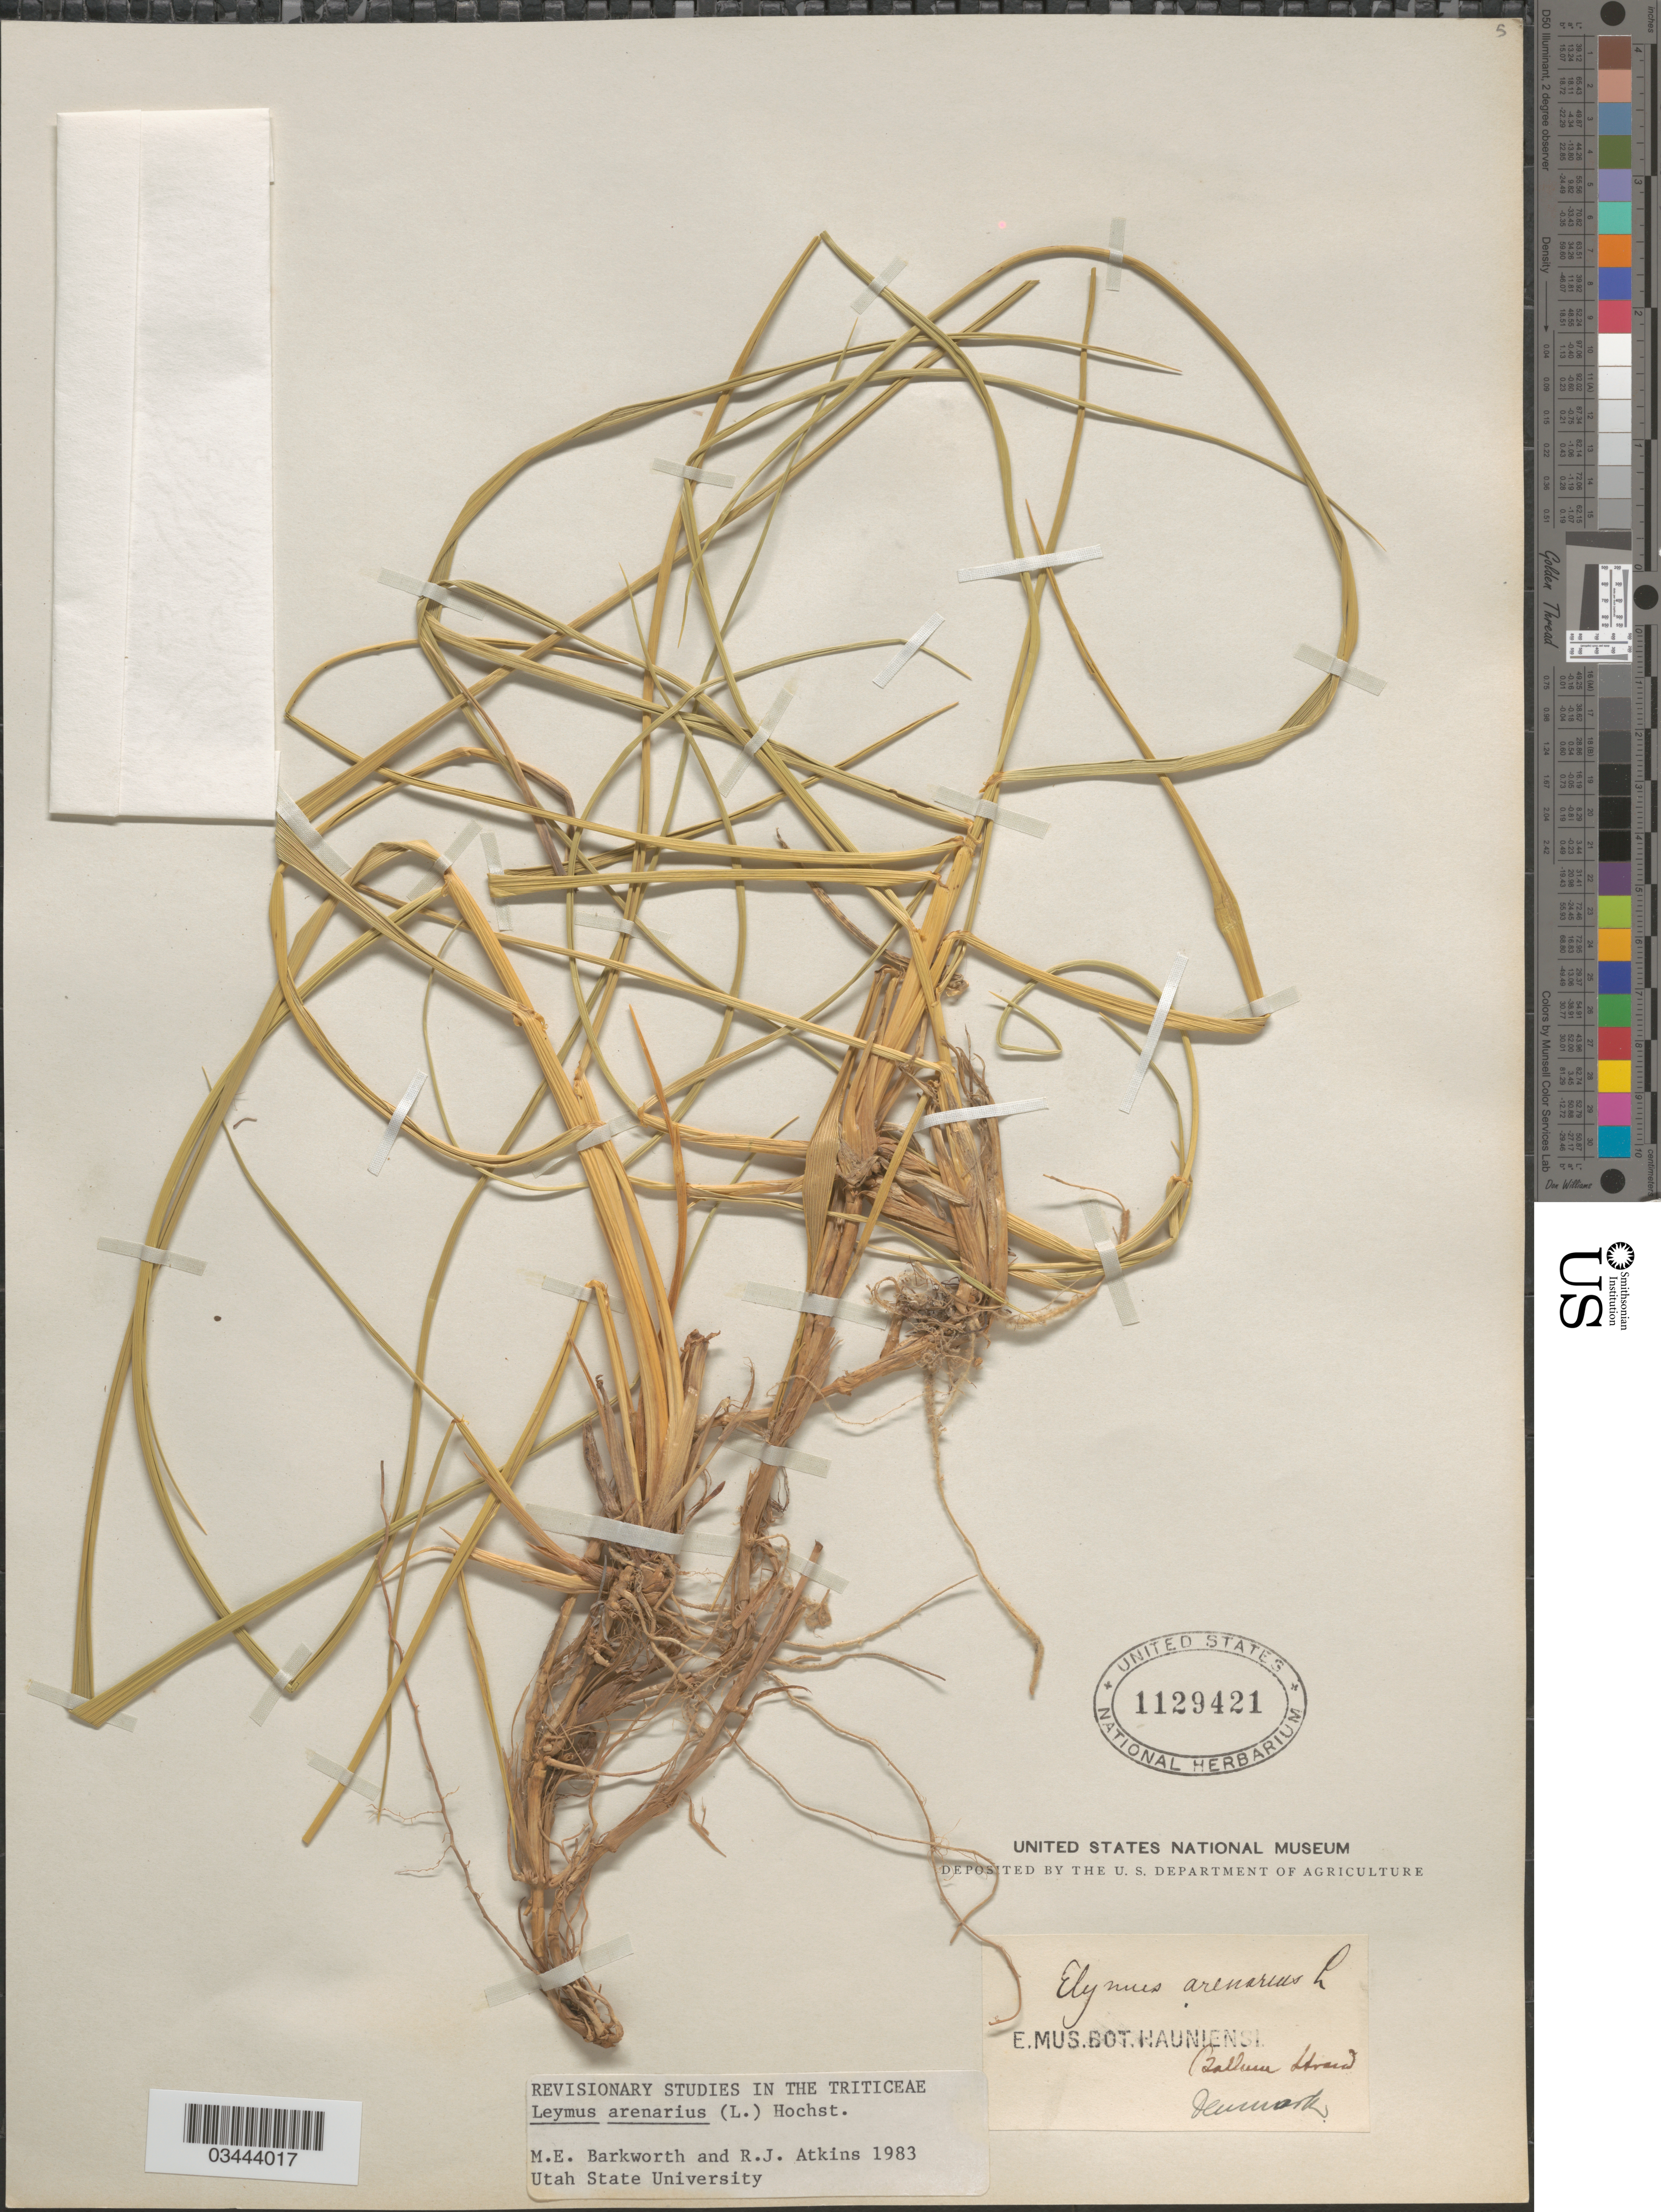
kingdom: Plantae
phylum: Tracheophyta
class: Liliopsida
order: Poales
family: Poaceae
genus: Leymus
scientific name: Leymus arenarius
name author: (L.) Hochst.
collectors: ex Mus. Bot. Hauniense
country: Denmark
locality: Balluns Strand.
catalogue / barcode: US 1129421